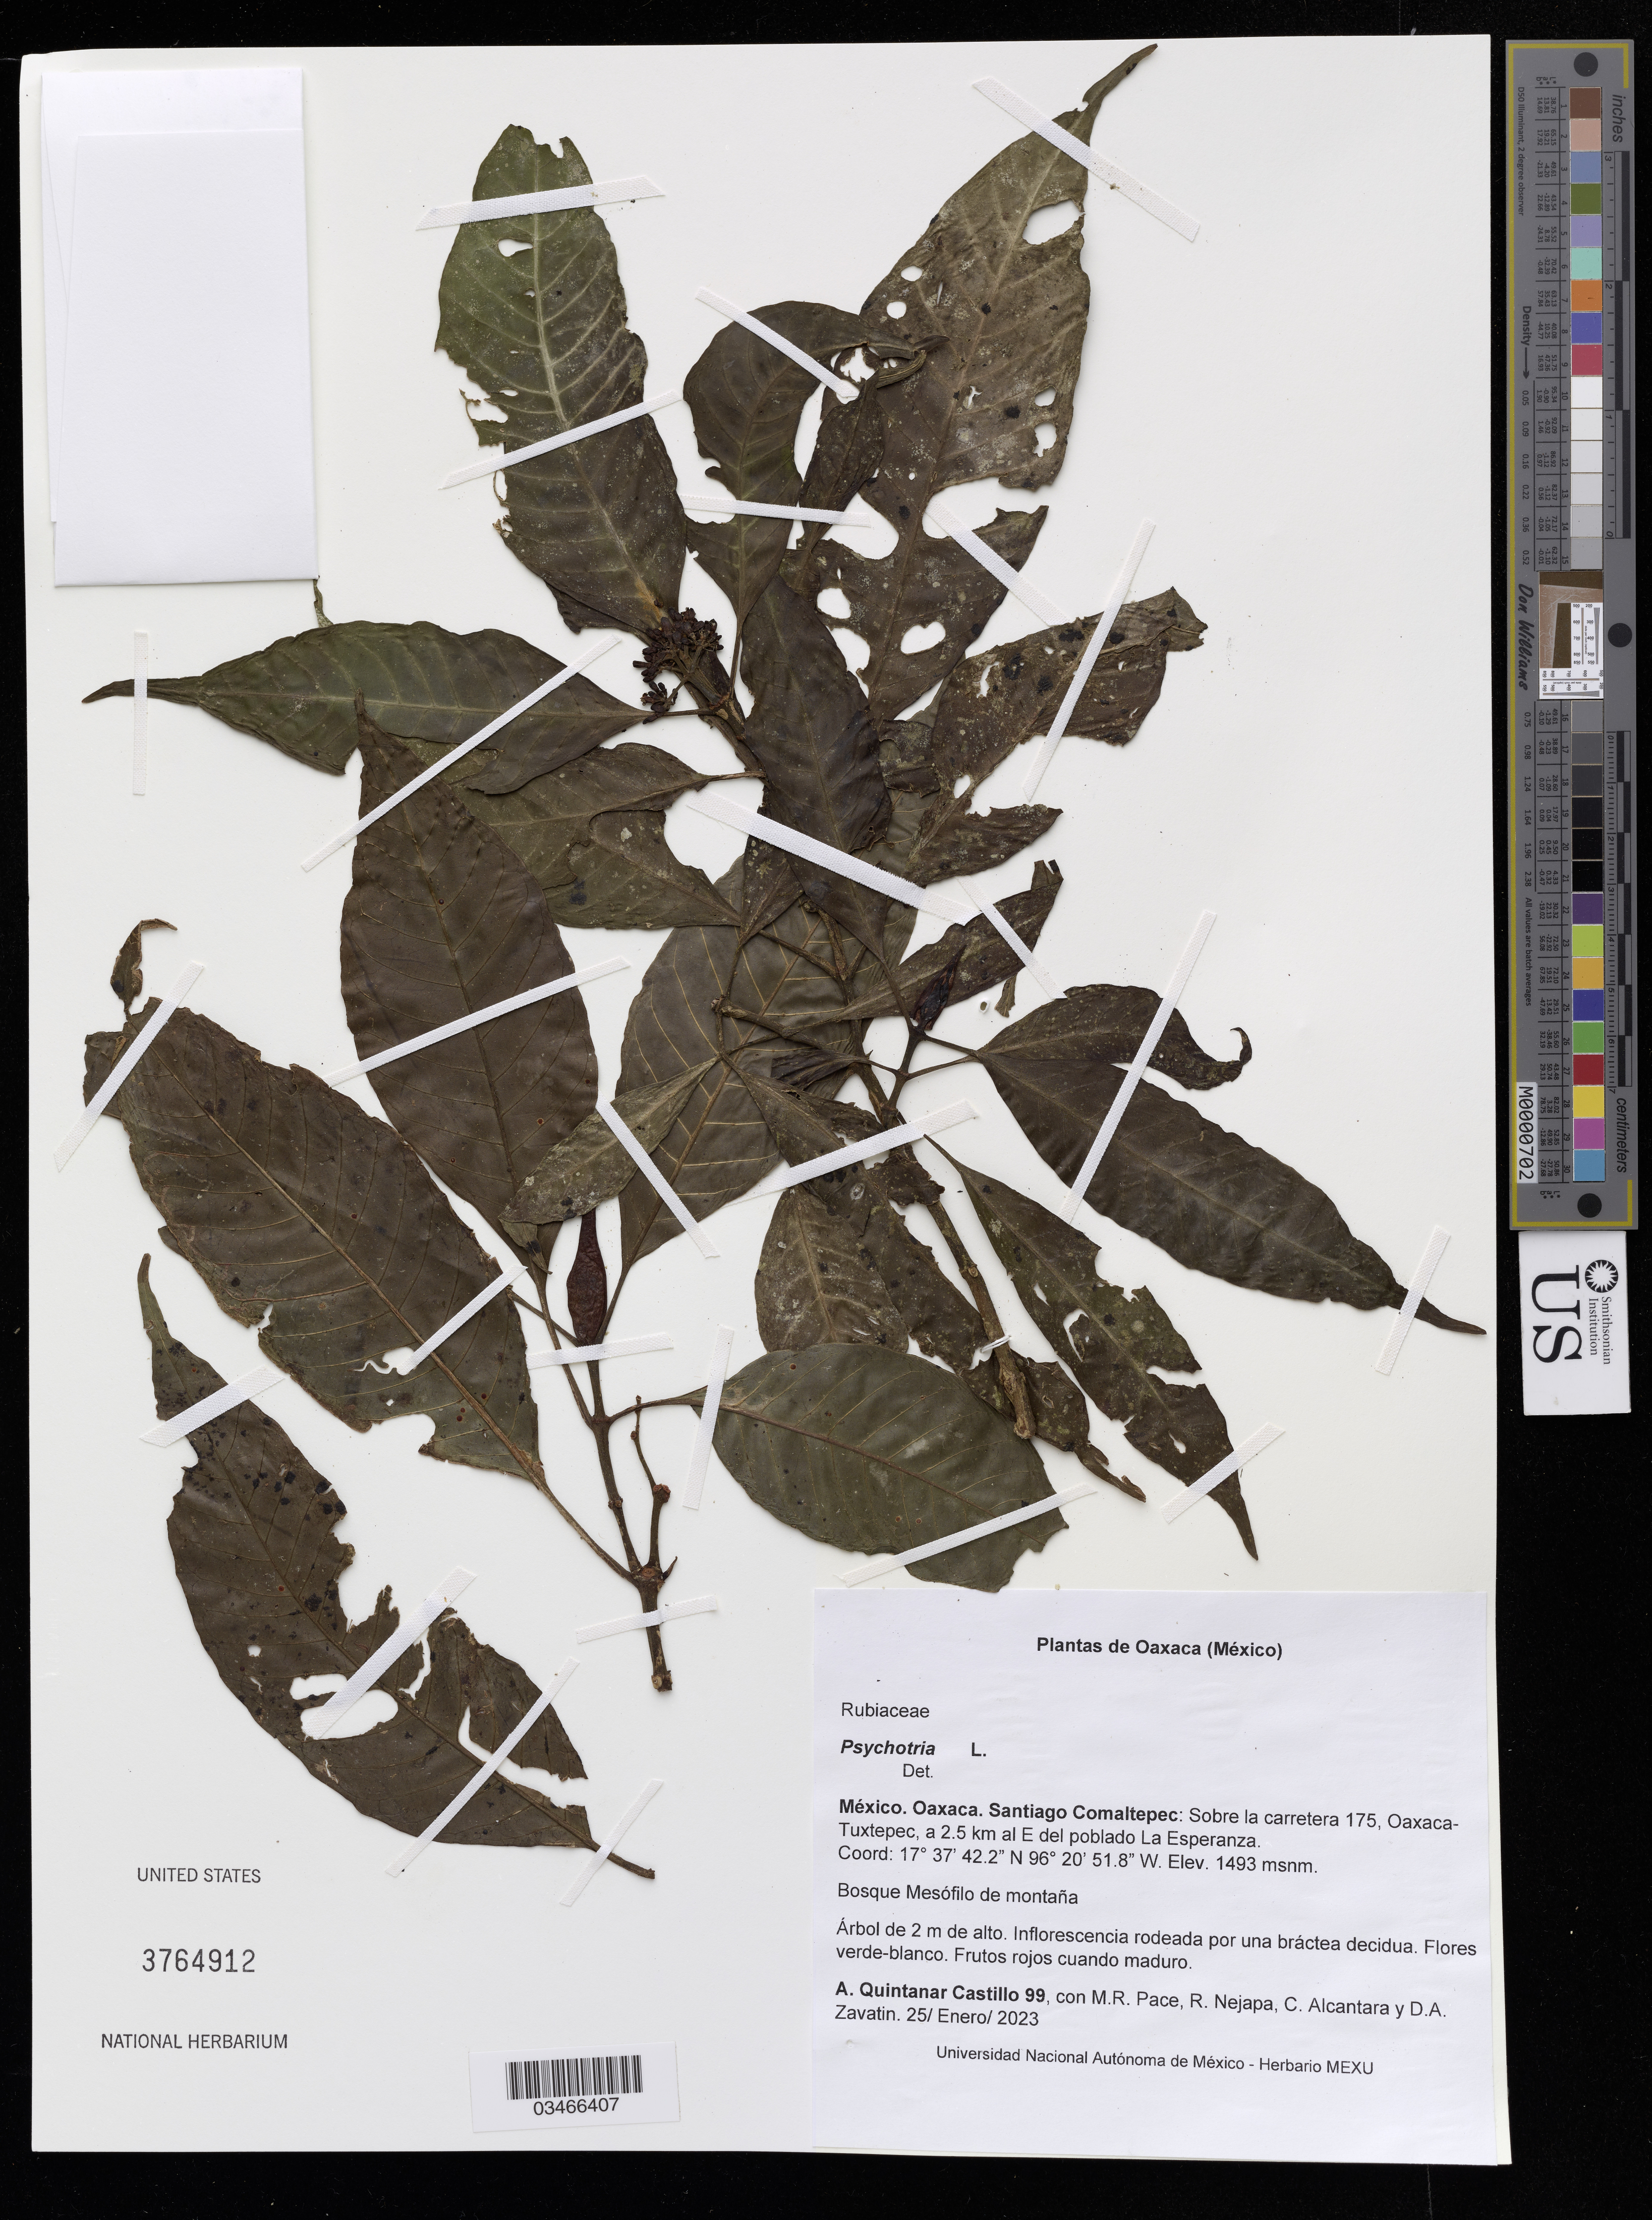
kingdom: Plantae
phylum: Tracheophyta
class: Magnoliopsida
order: Gentianales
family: Rubiaceae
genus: Psychotria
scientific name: Psychotria sp.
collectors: A. Quintanar Castillo, M. R. Pace, R. Nejapa & C. Alcantara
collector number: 99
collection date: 2023-01-25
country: Mexico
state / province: Oaxaca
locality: Santiago Comaltepec: Sobre la carretera 175, Oaxaca-Tuxtepec, a 2.5 km al E del poblado La Esperanza.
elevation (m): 1493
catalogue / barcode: US 3764912